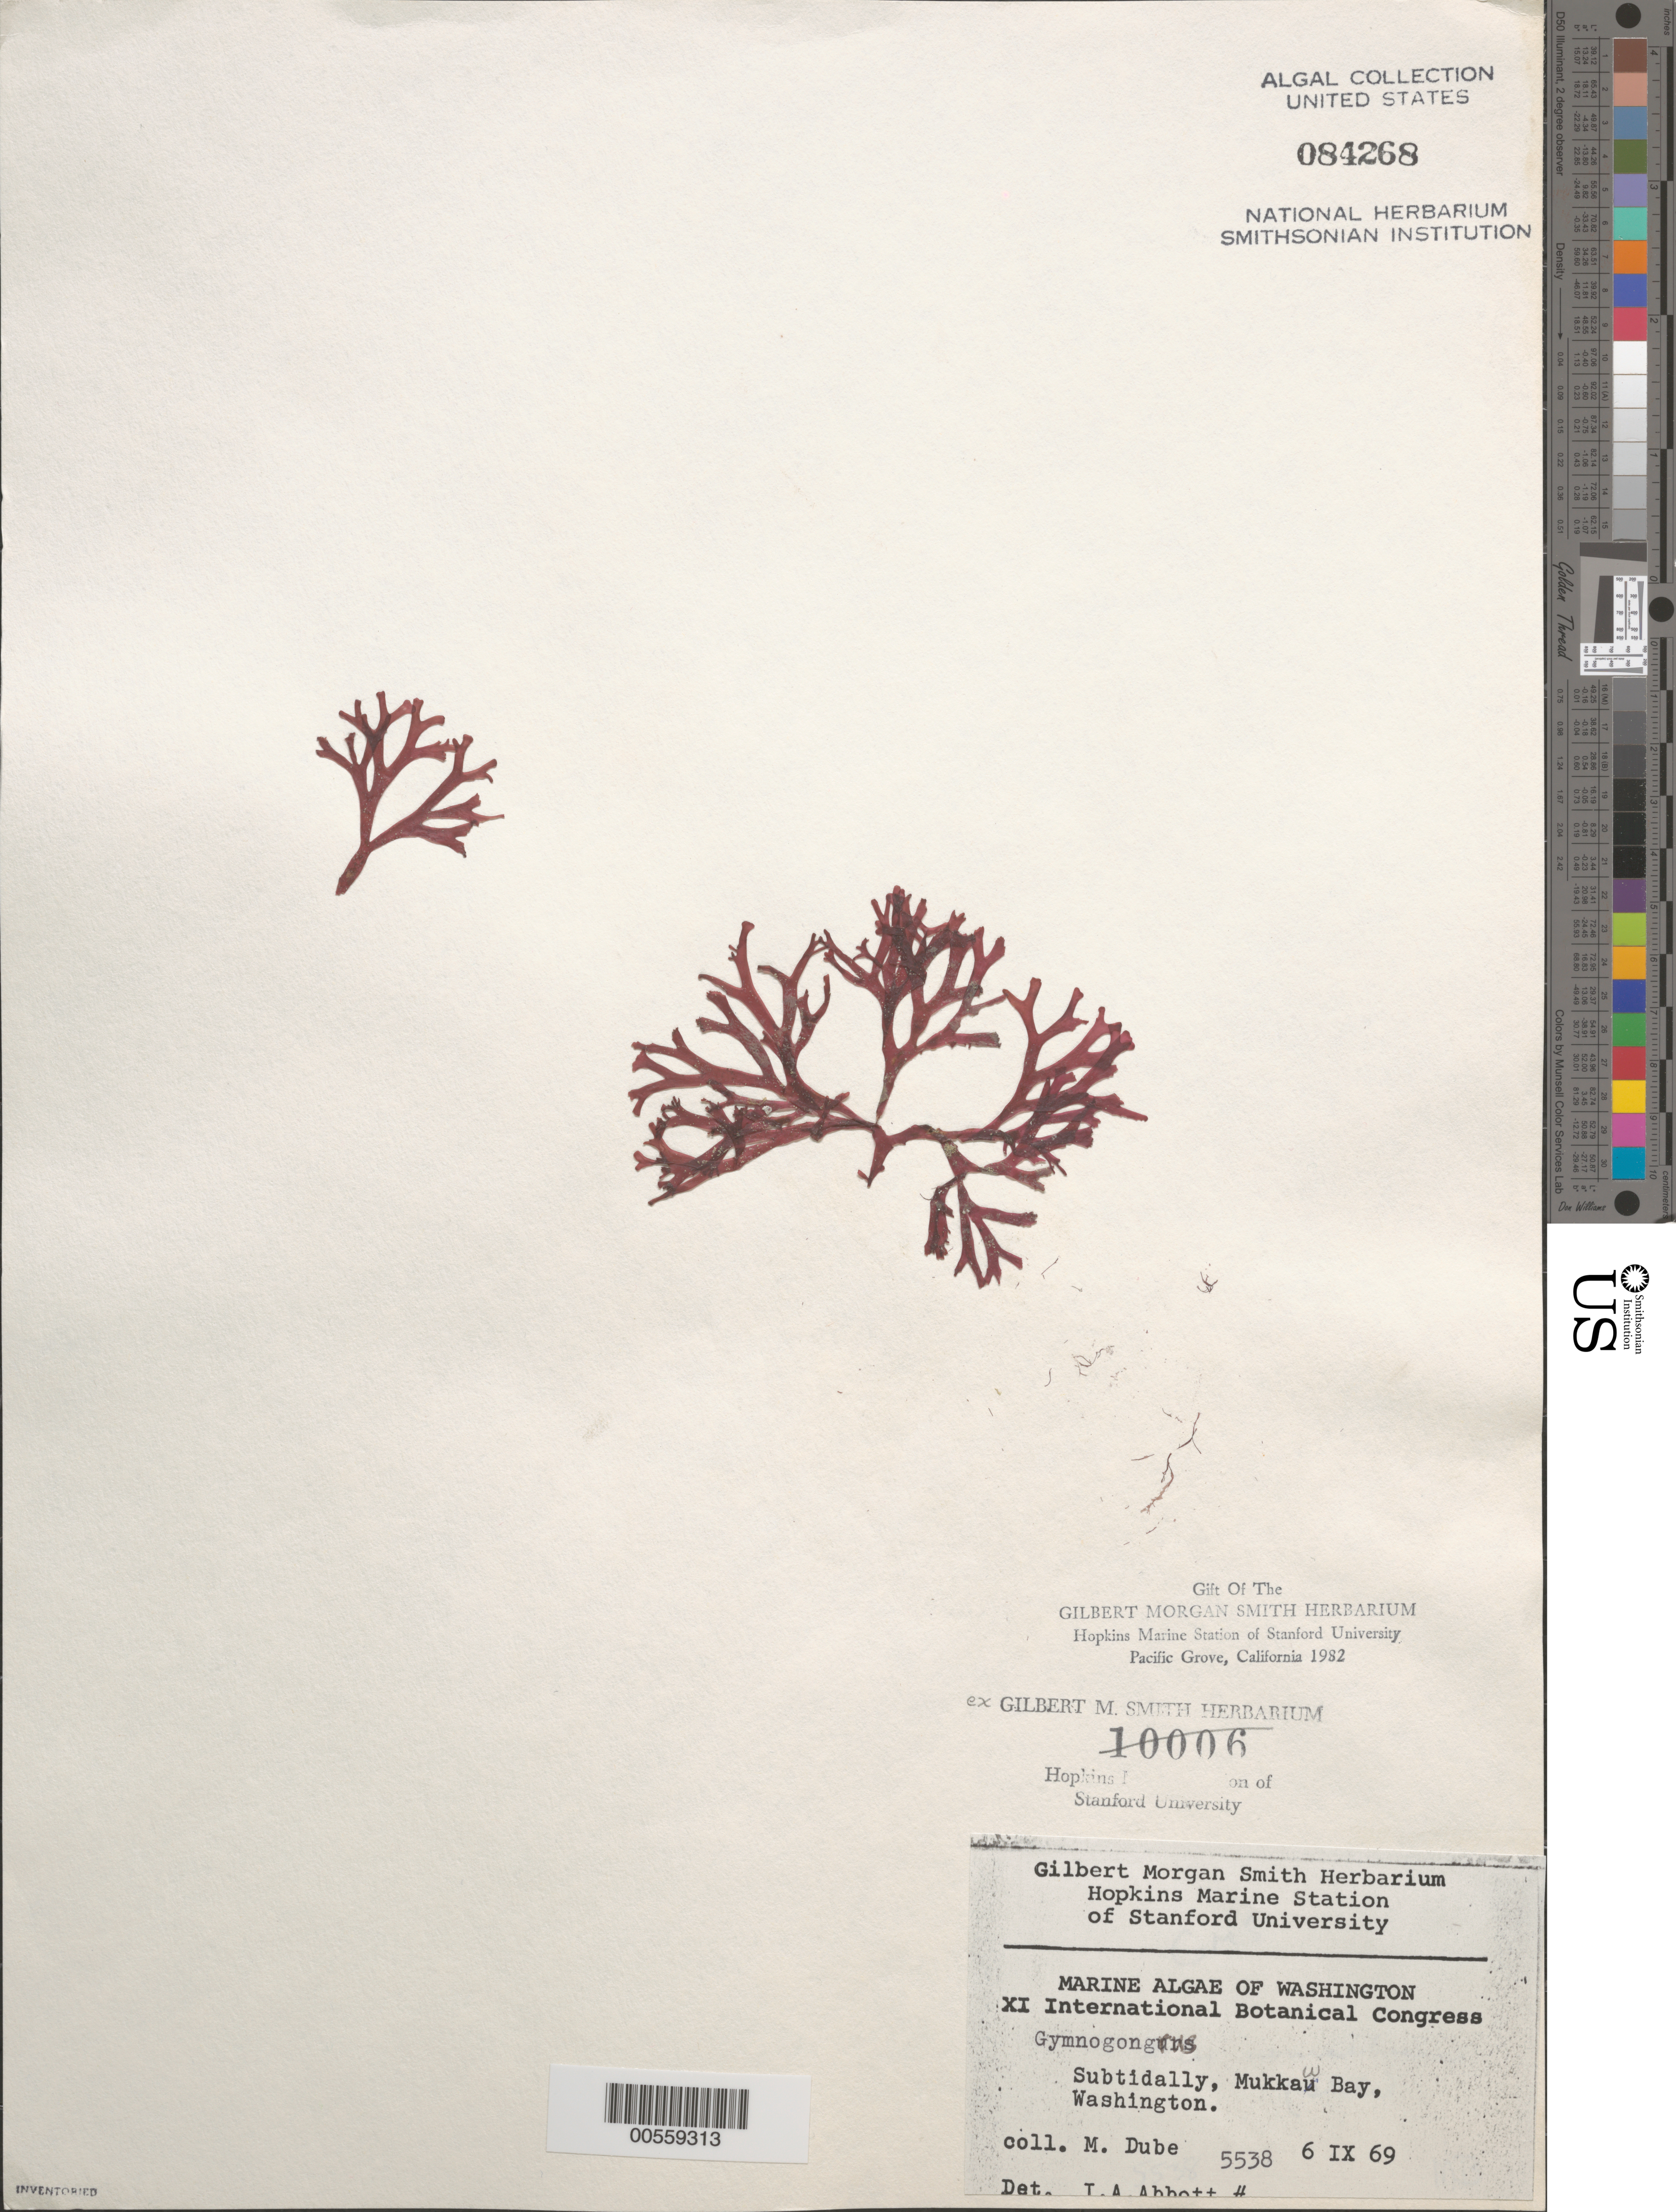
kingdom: Plantae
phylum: Rhodophyta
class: Florideophyceae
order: Gigartinales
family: Phyllophoraceae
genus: Gymnogongrus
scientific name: Gymnogongrus sp.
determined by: Abbott, Isabella A.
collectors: M. Dube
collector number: IAA 5538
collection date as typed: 06 Sep 1969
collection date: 1969-09-06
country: United States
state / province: Washington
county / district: Clallam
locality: Mukkaw Bay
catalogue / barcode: US 84268